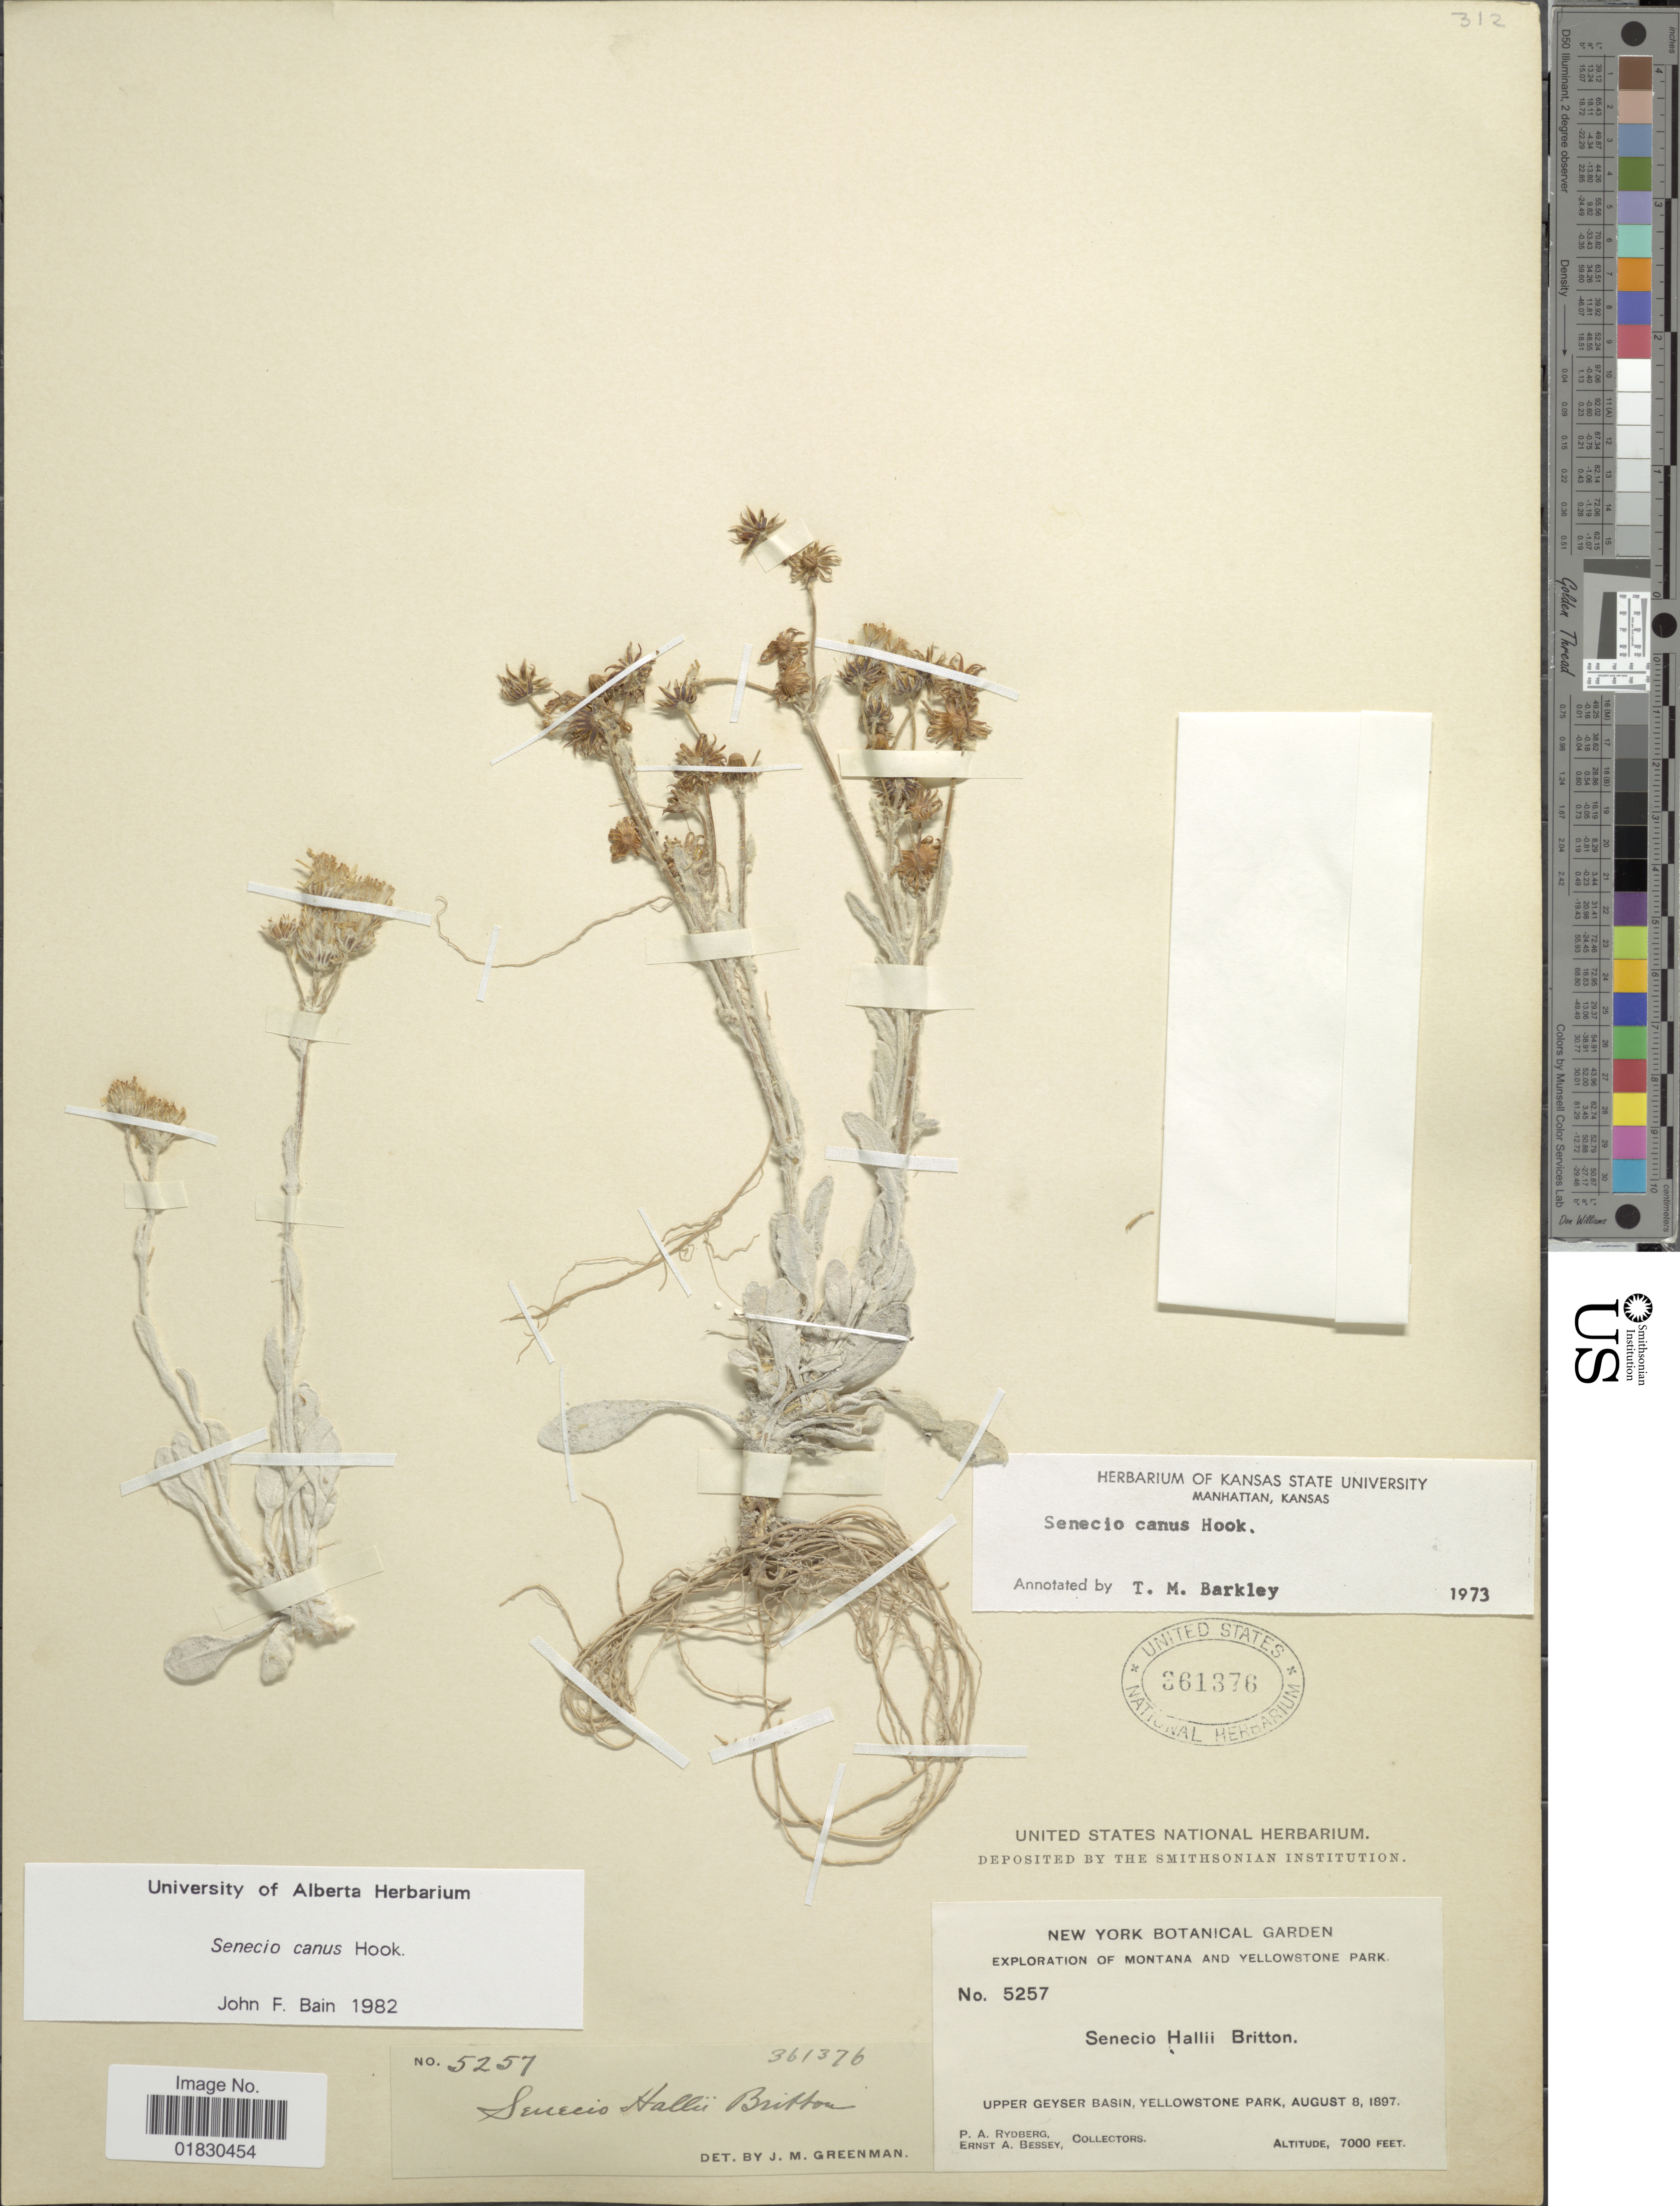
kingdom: Plantae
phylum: Tracheophyta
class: Magnoliopsida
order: Asterales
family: Asteraceae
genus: Packera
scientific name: Packera cana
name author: (Hook.) W.A. Weber & Á. Löve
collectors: P. A. Rydberg & E. A. Bessey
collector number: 5257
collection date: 1897-08-08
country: United States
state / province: Montana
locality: Montana and Yellowstone Park, Upper Geyser Basin, Yellowstone Park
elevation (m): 2134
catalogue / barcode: US 361376